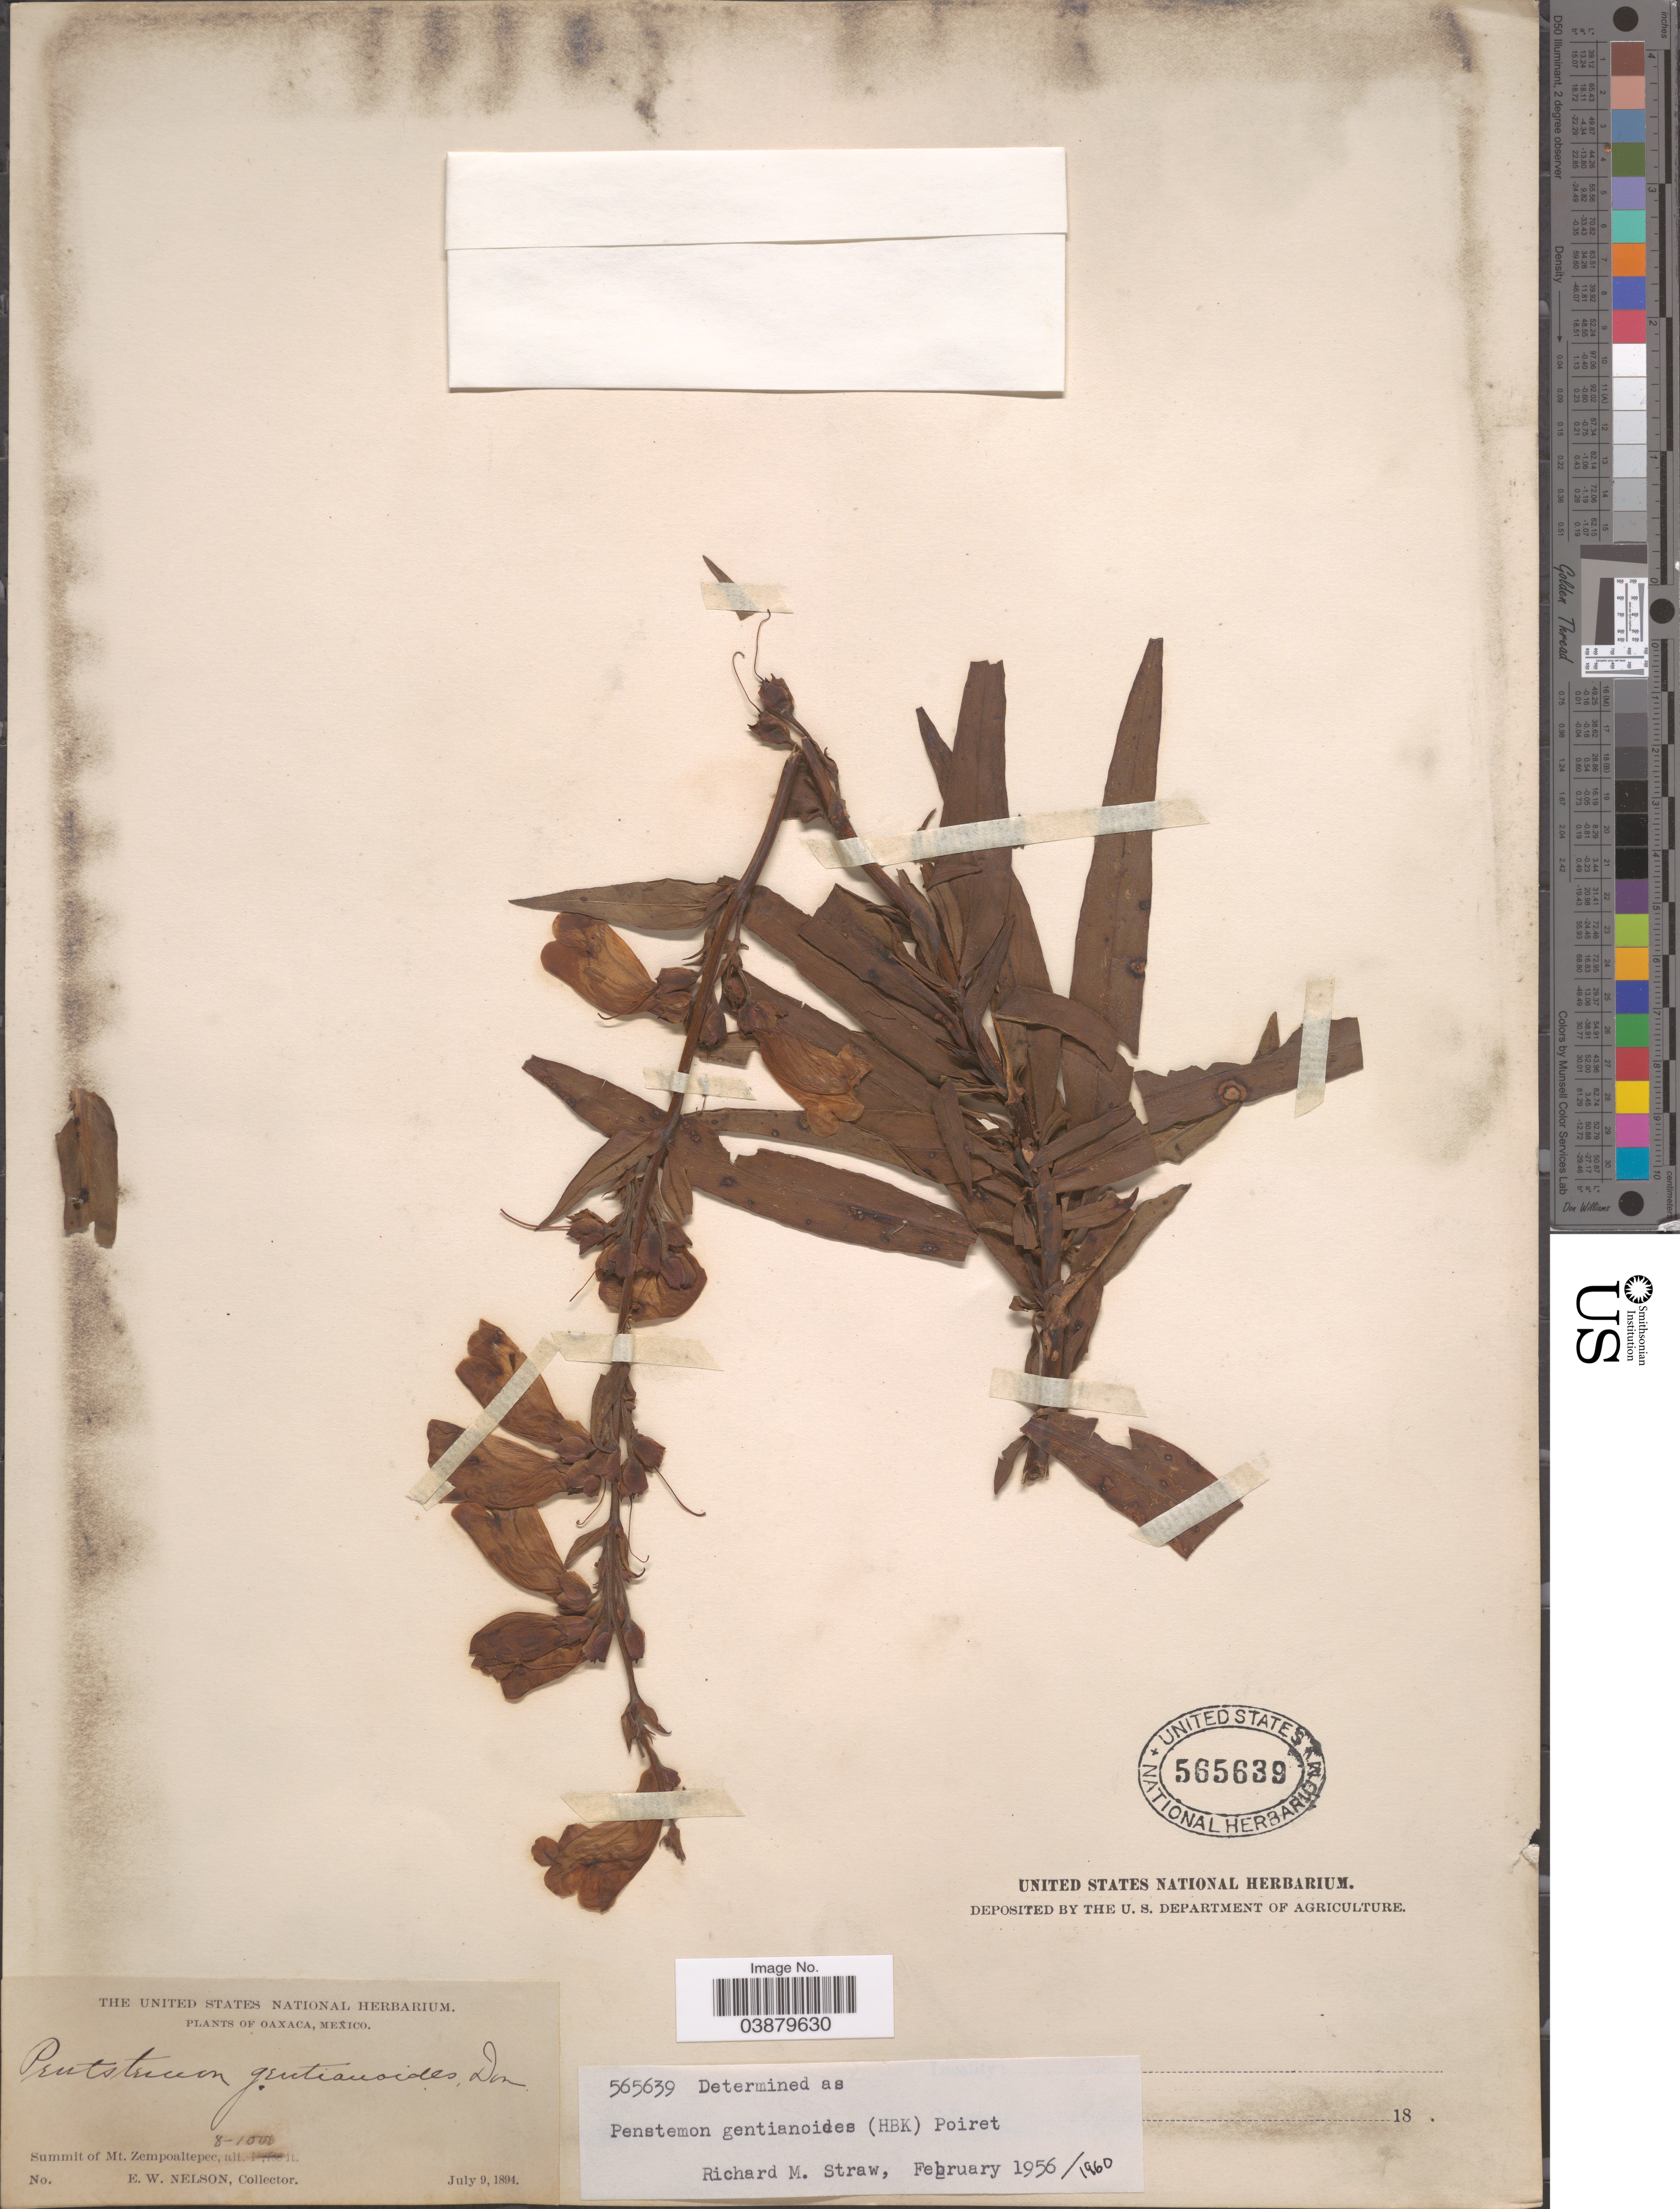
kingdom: Plantae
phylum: Tracheophyta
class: Magnoliopsida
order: Lamiales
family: Plantaginaceae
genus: Penstemon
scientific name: Penstemon gentianoides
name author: (Kunth) Poir.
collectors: E. W. Nelson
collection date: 1894-07-09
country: Mexico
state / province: Oaxaca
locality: Summit of Mt. Zempoaltepec.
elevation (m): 244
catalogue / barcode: US 565639